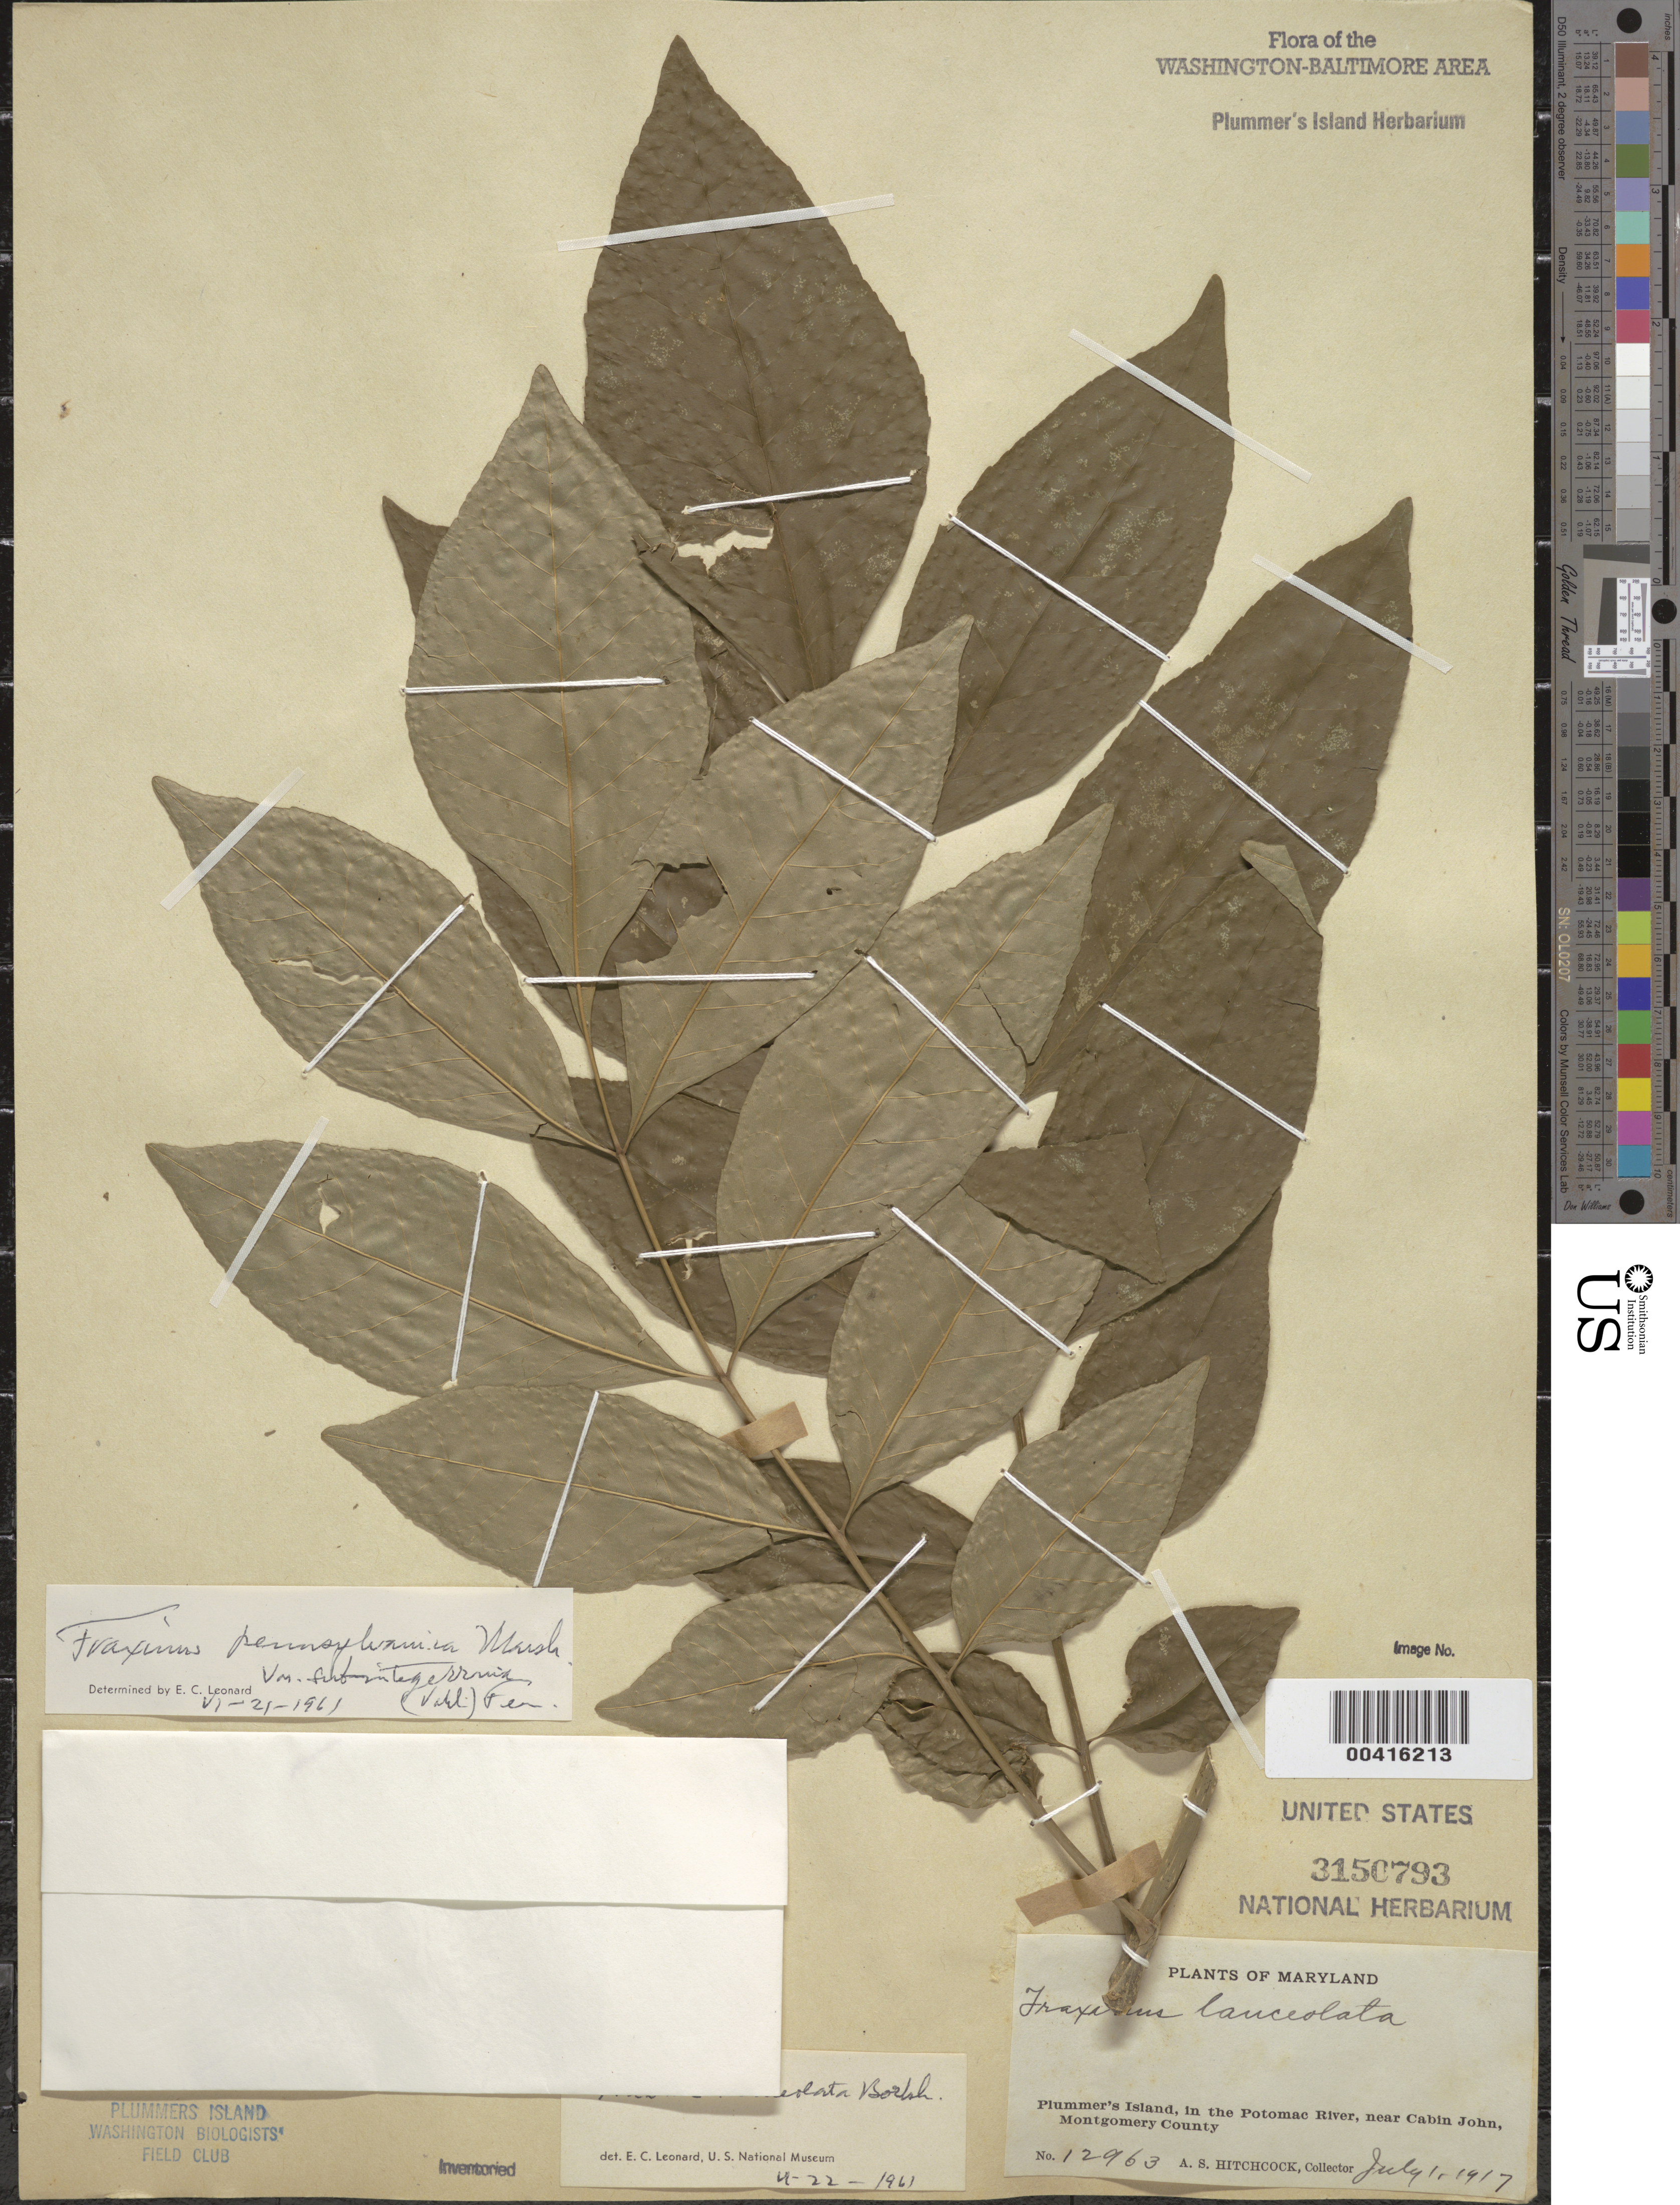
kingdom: Plantae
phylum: Tracheophyta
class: Magnoliopsida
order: Lamiales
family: Oleaceae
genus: Fraxinus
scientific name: Fraxinus pennsylvanica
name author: Marshall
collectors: A. S. Hitchcock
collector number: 12963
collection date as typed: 01 Jul 1917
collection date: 1917-07-01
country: United States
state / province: Maryland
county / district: Montgomery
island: Plummers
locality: Plummer's Island C. & O. Canal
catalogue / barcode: US 3150793